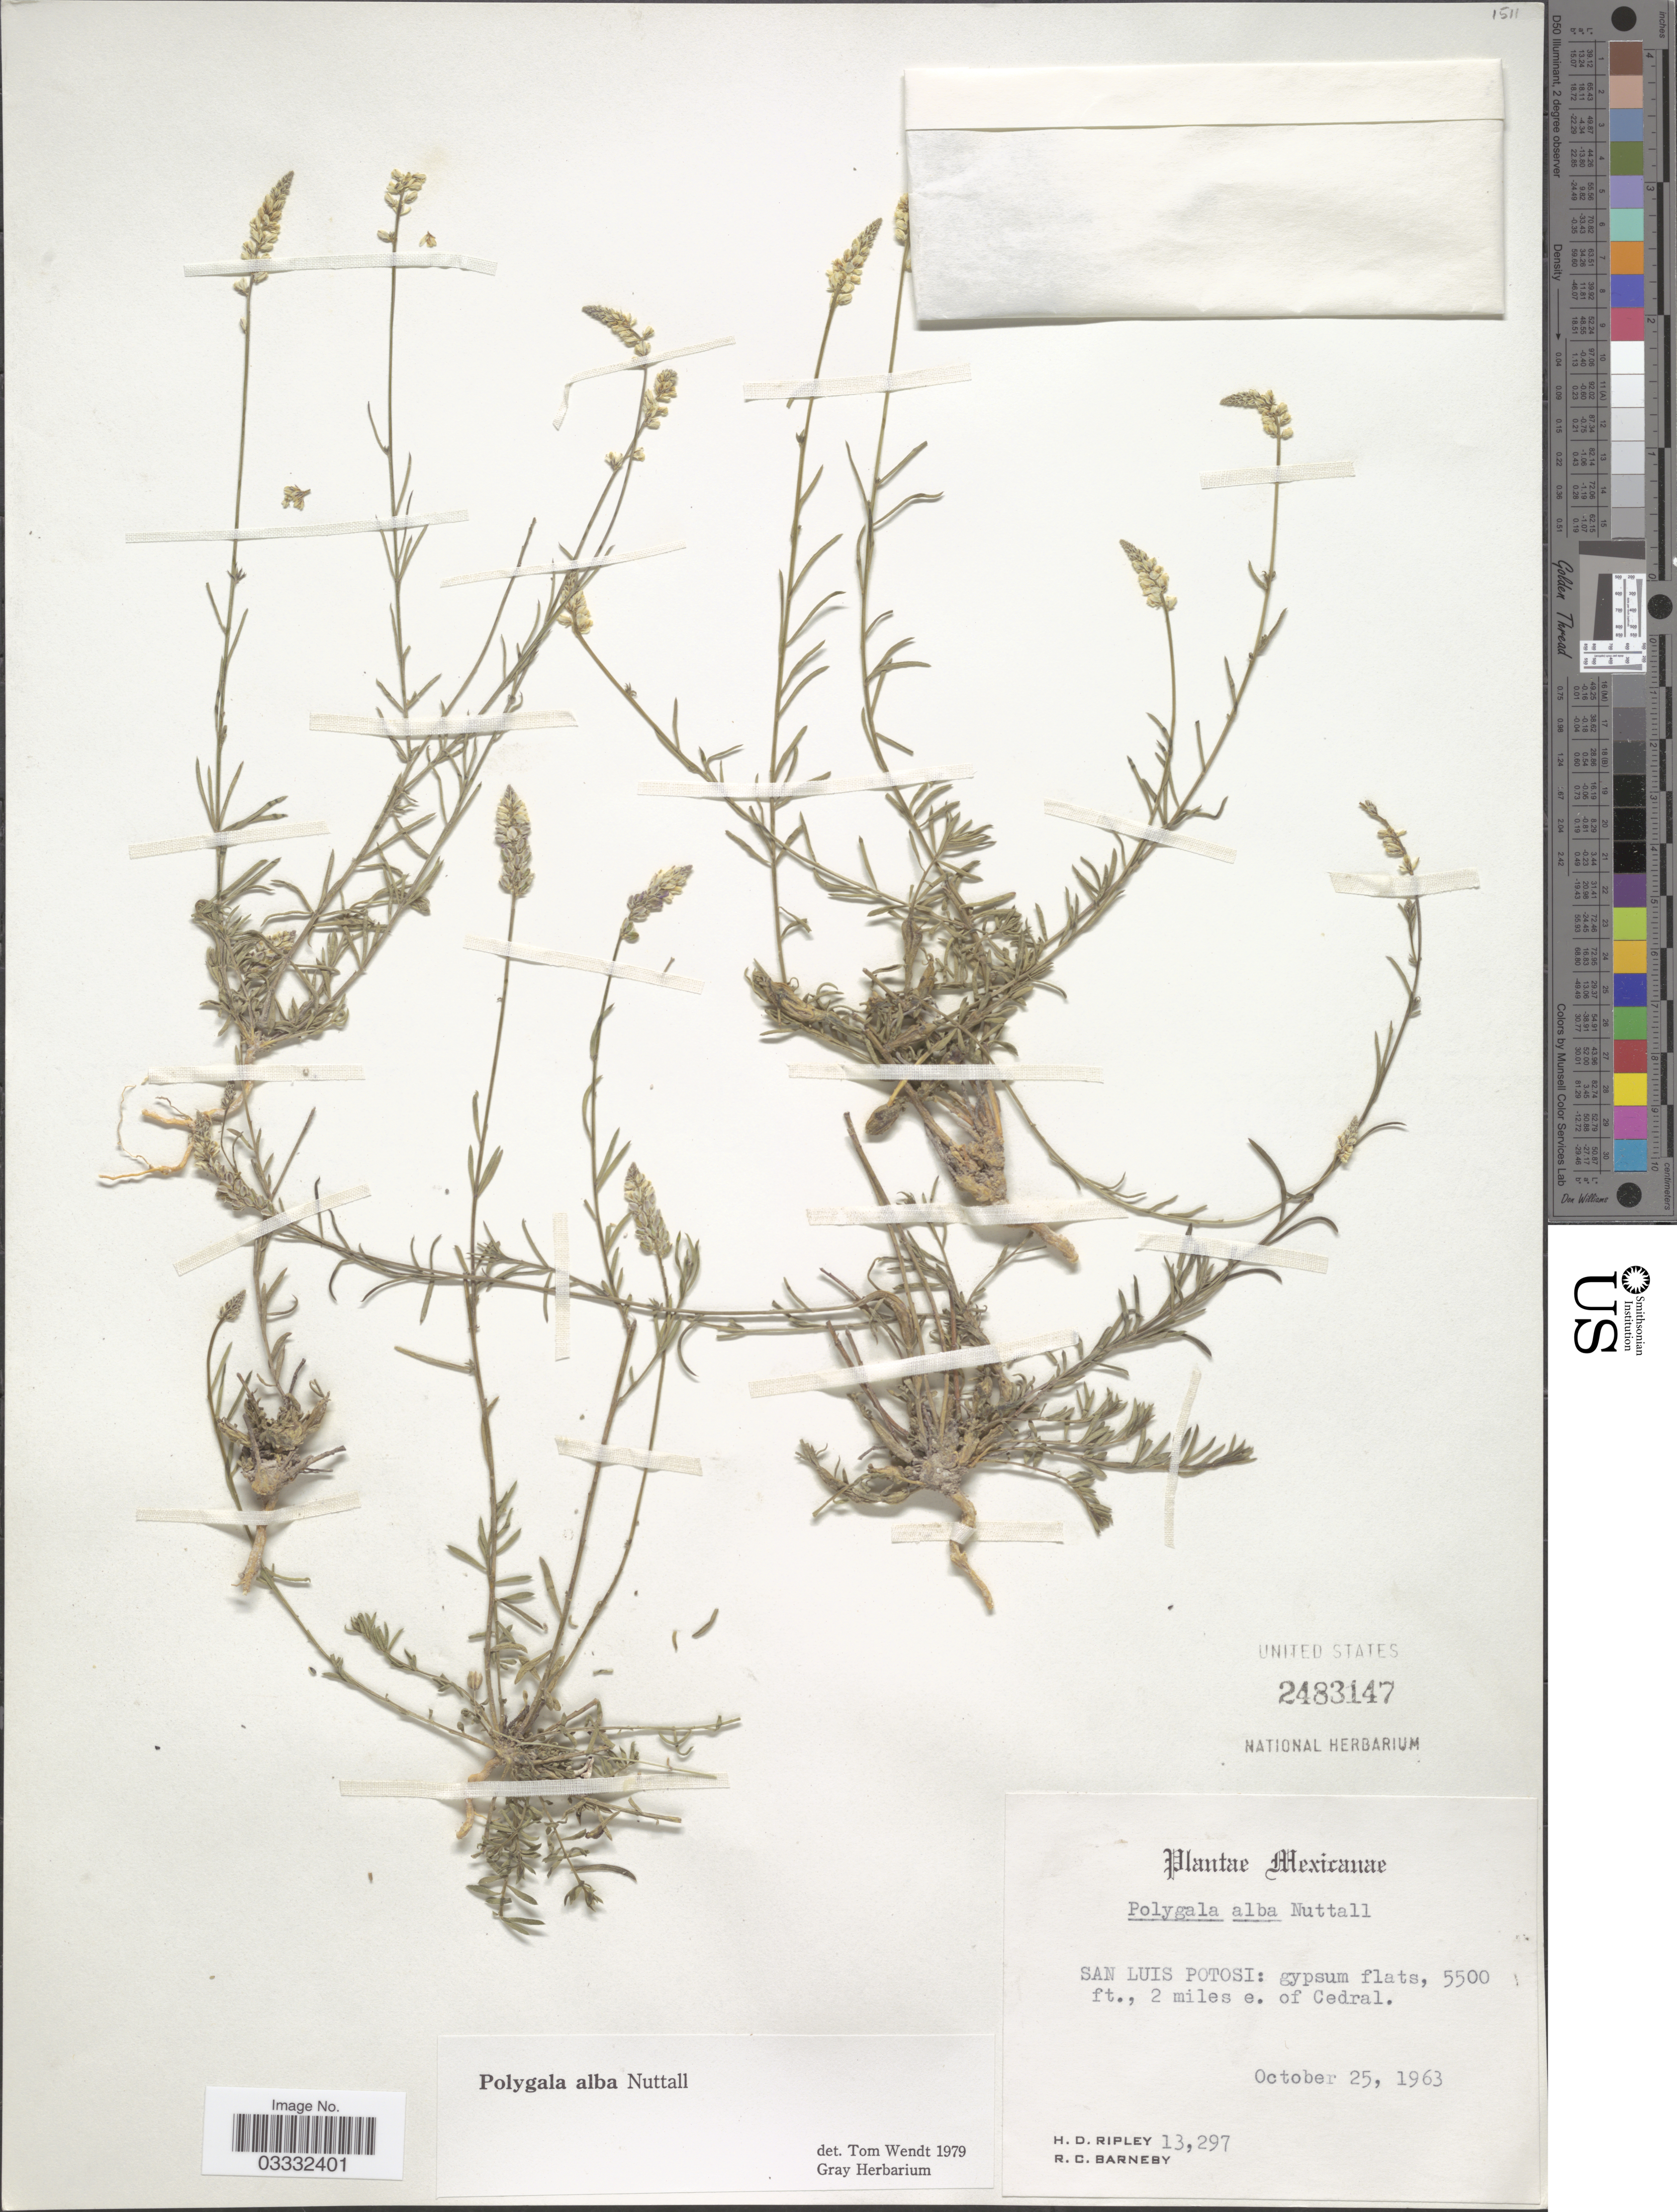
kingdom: Plantae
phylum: Tracheophyta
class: Magnoliopsida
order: Fabales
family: Polygalaceae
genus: Polygala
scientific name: Polygala alba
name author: Nutt.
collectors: H. Ripley & R. C. Barneby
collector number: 13297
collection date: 1963-10-25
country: Mexico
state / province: San Luis Potosí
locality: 2 miles e. of Cedral.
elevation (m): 1676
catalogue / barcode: US 2483147